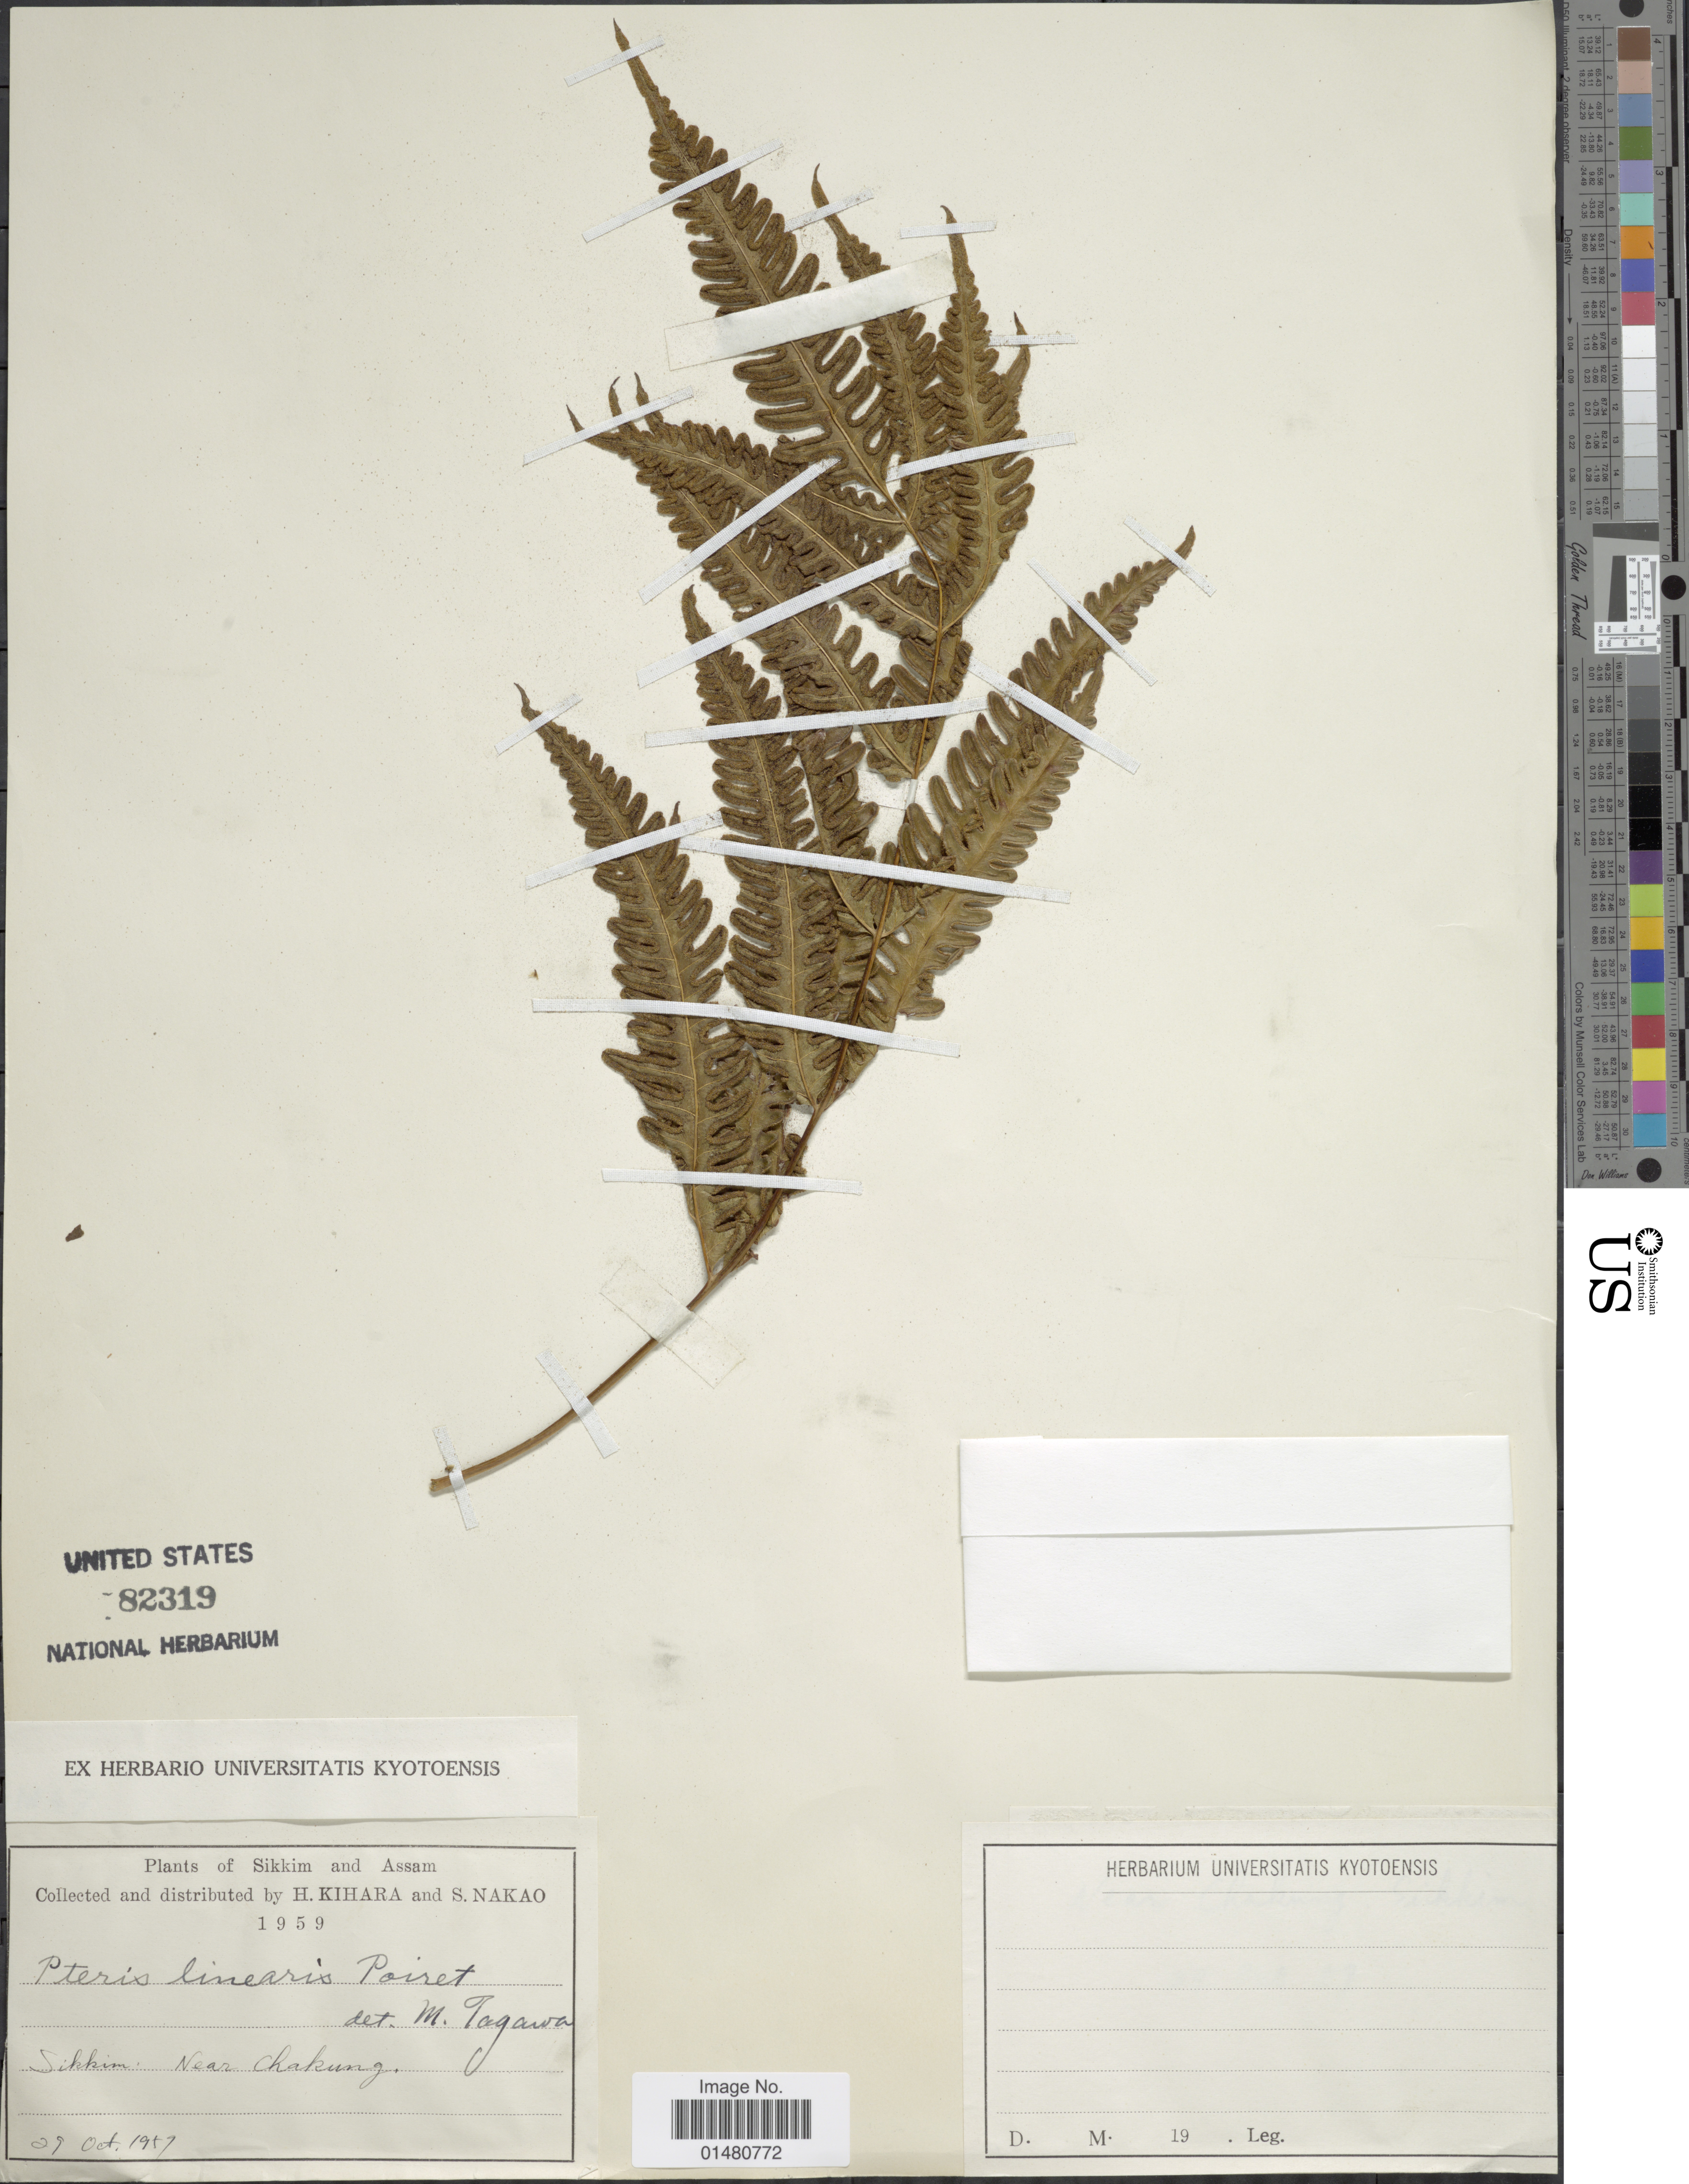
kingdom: Plantae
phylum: Tracheophyta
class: Polypodiopsida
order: Polypodiales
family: Pteridaceae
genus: Pteris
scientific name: Pteris linearis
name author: Poir.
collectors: H. Kihara & S. Nakao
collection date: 1959-10-29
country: India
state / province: Sikkim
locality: Near Chakung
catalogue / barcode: US 82319